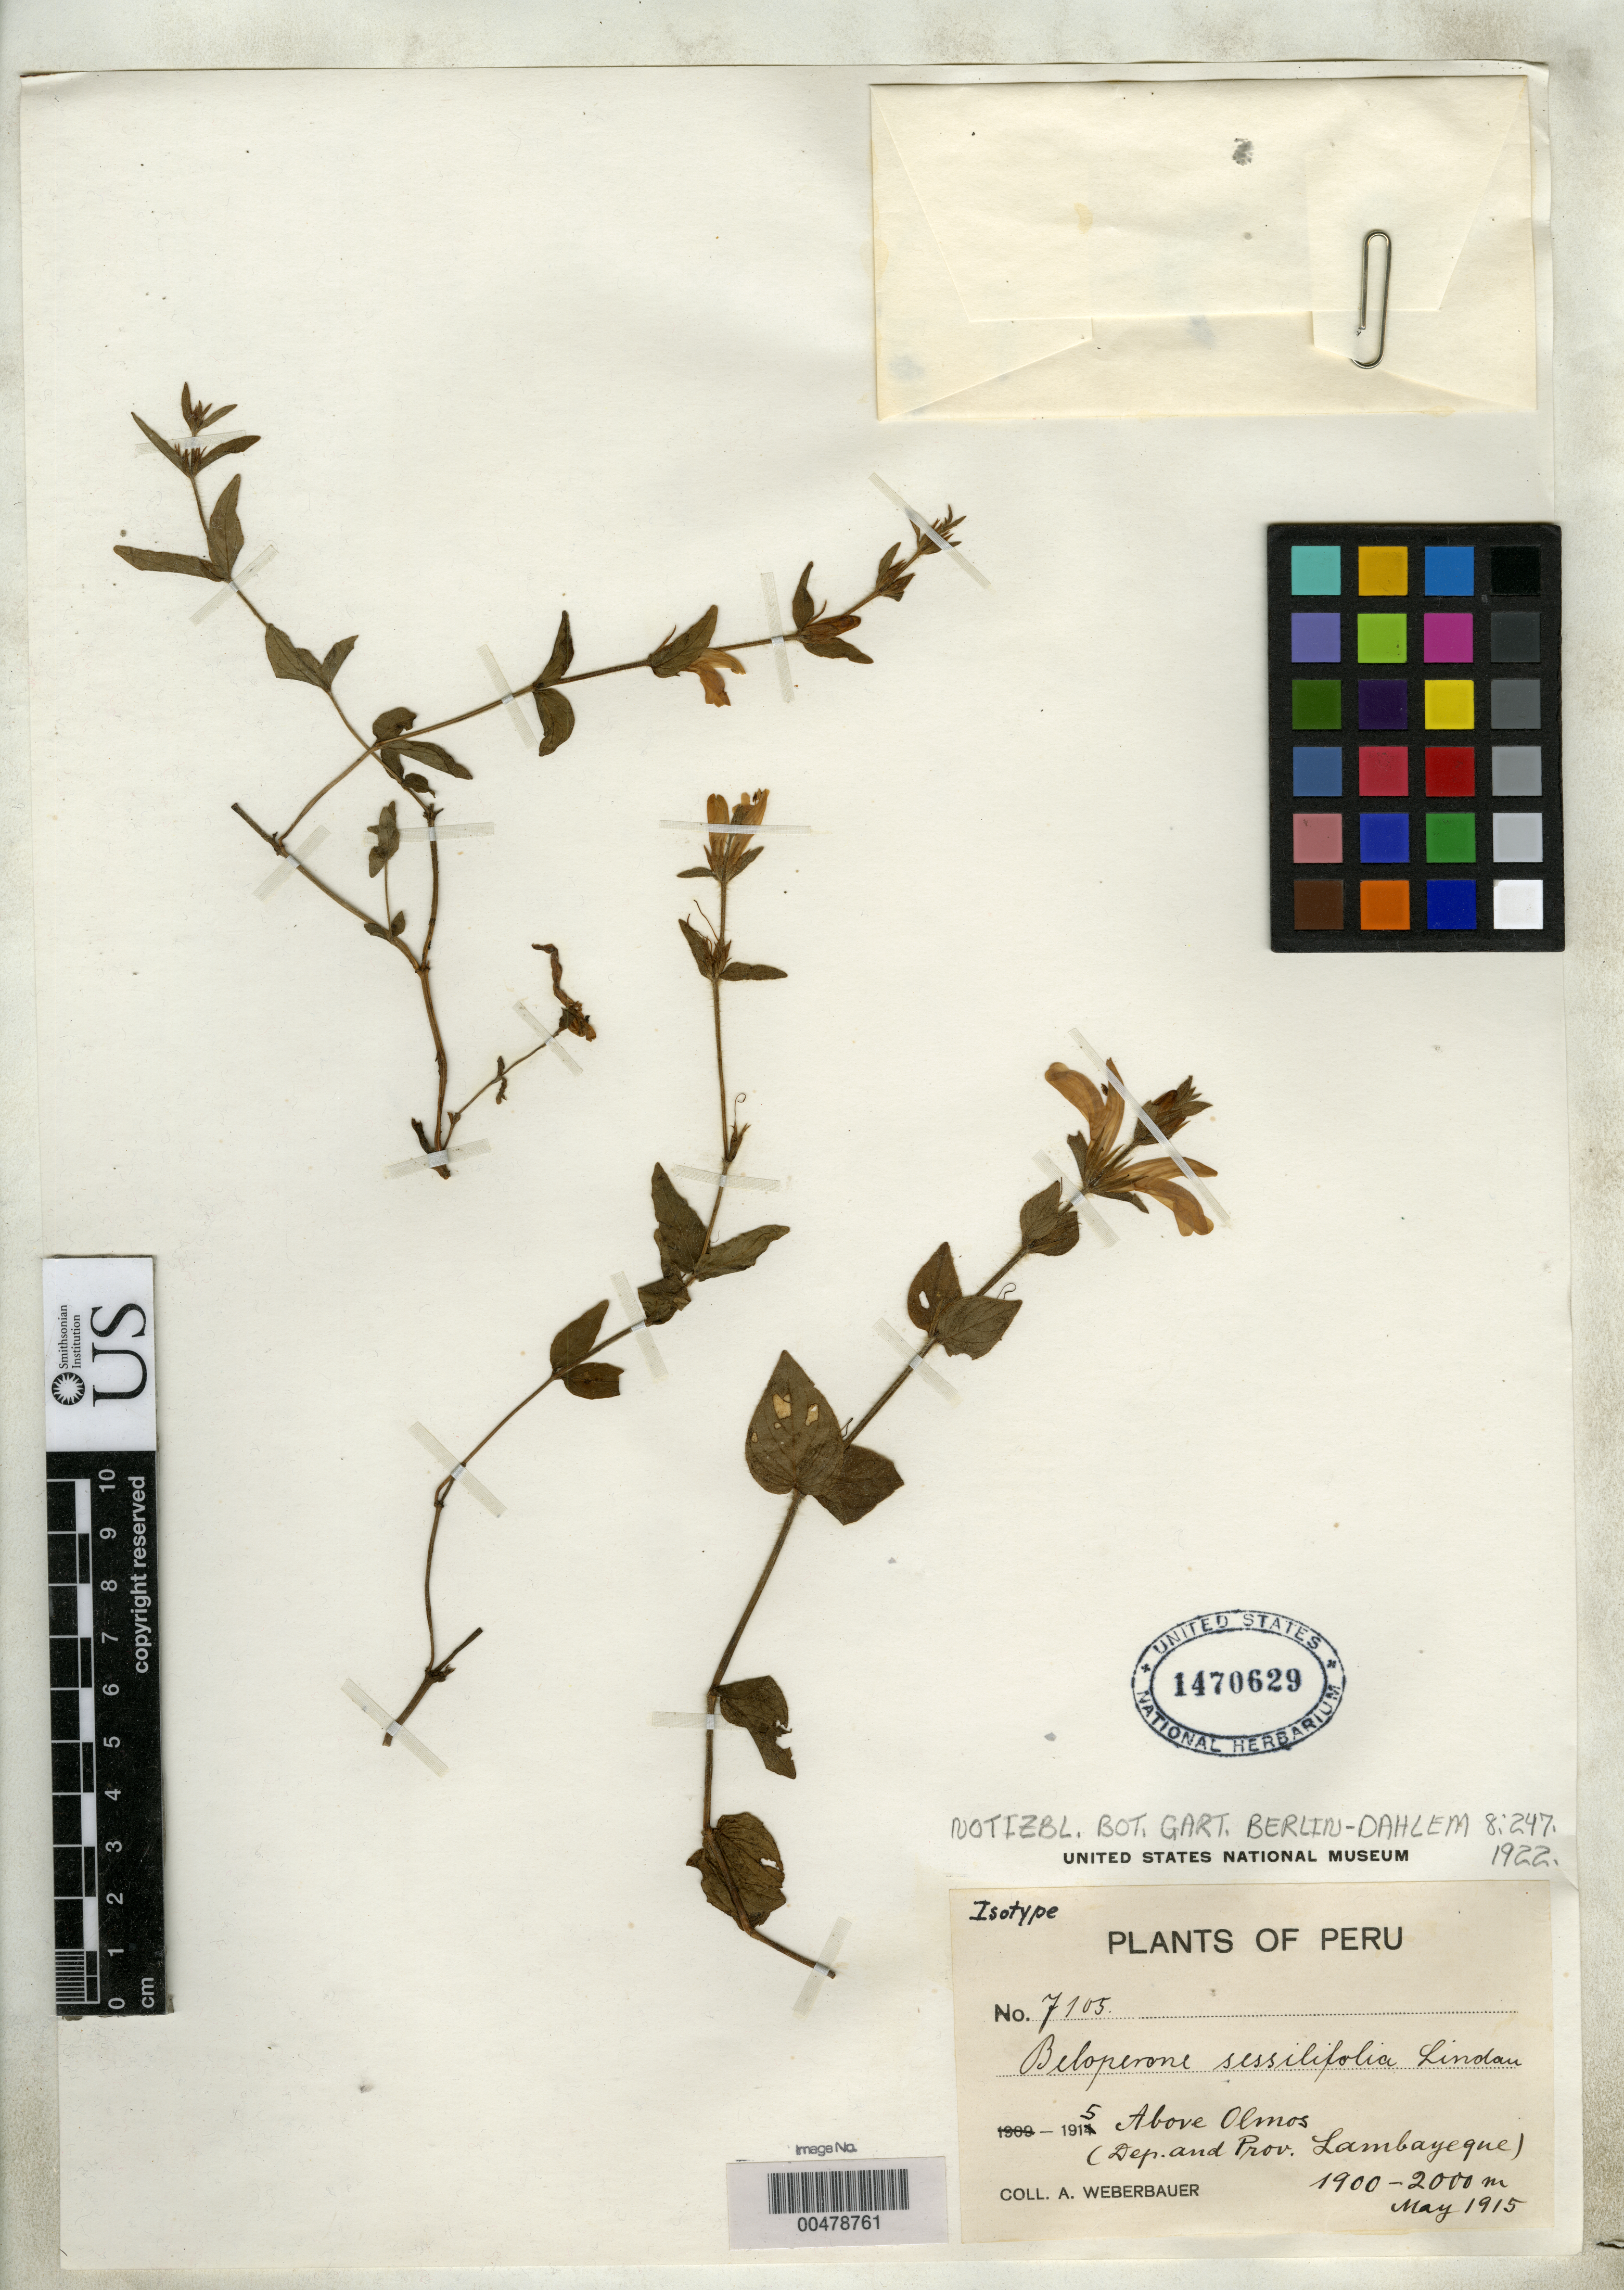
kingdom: Plantae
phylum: Tracheophyta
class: Magnoliopsida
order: Lamiales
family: Acanthaceae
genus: Beloperone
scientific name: Beloperone sessilifolia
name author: Lindau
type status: Isotype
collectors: A. Weberbauer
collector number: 7105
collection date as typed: May 1915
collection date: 1915-05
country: Peru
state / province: Lambayeque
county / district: Lambayeque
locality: Above Olmos, Dep. and Prov. Lambayeque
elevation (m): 1900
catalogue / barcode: US 1470629